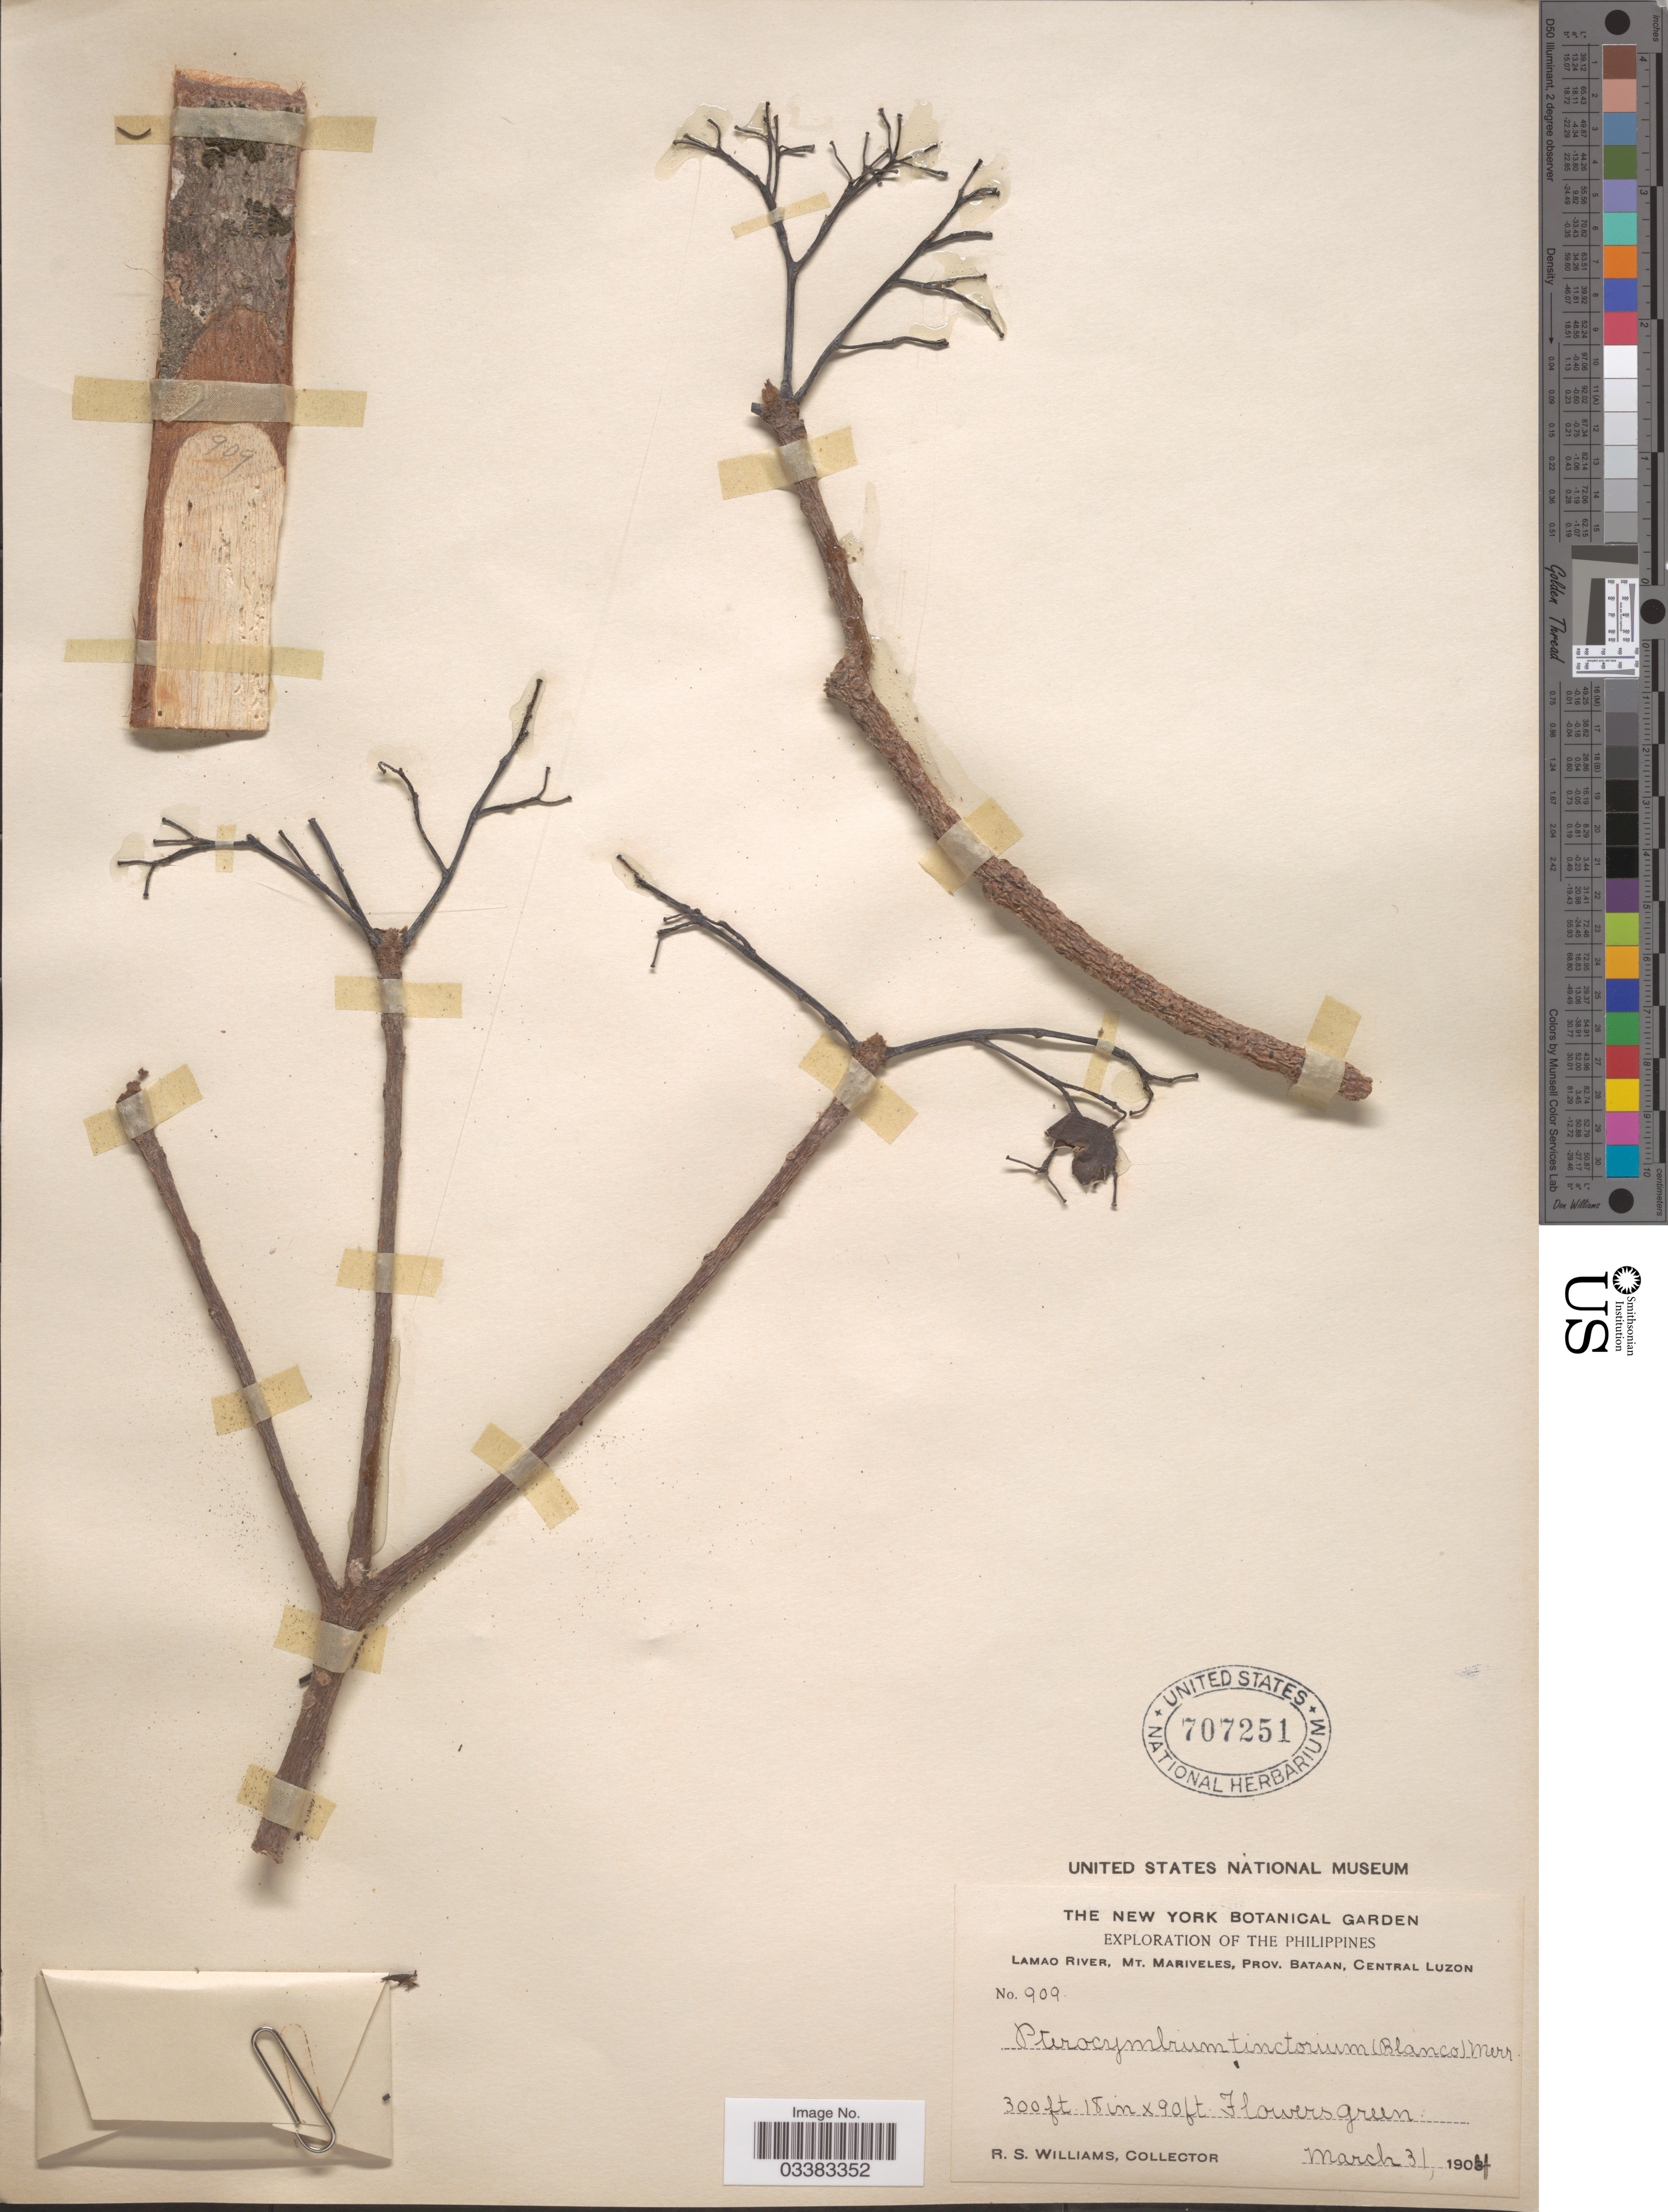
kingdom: Plantae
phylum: Tracheophyta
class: Magnoliopsida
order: Malvales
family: Malvaceae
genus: Pterocymbium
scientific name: Pterocymbium tinctorium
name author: Merr.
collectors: R. S. Williams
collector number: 909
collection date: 1904-03-31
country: Philippines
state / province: Central Luzon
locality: Lamao River, Mt. Mariveles, Prov. Bataan.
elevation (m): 91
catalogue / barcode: US 707251